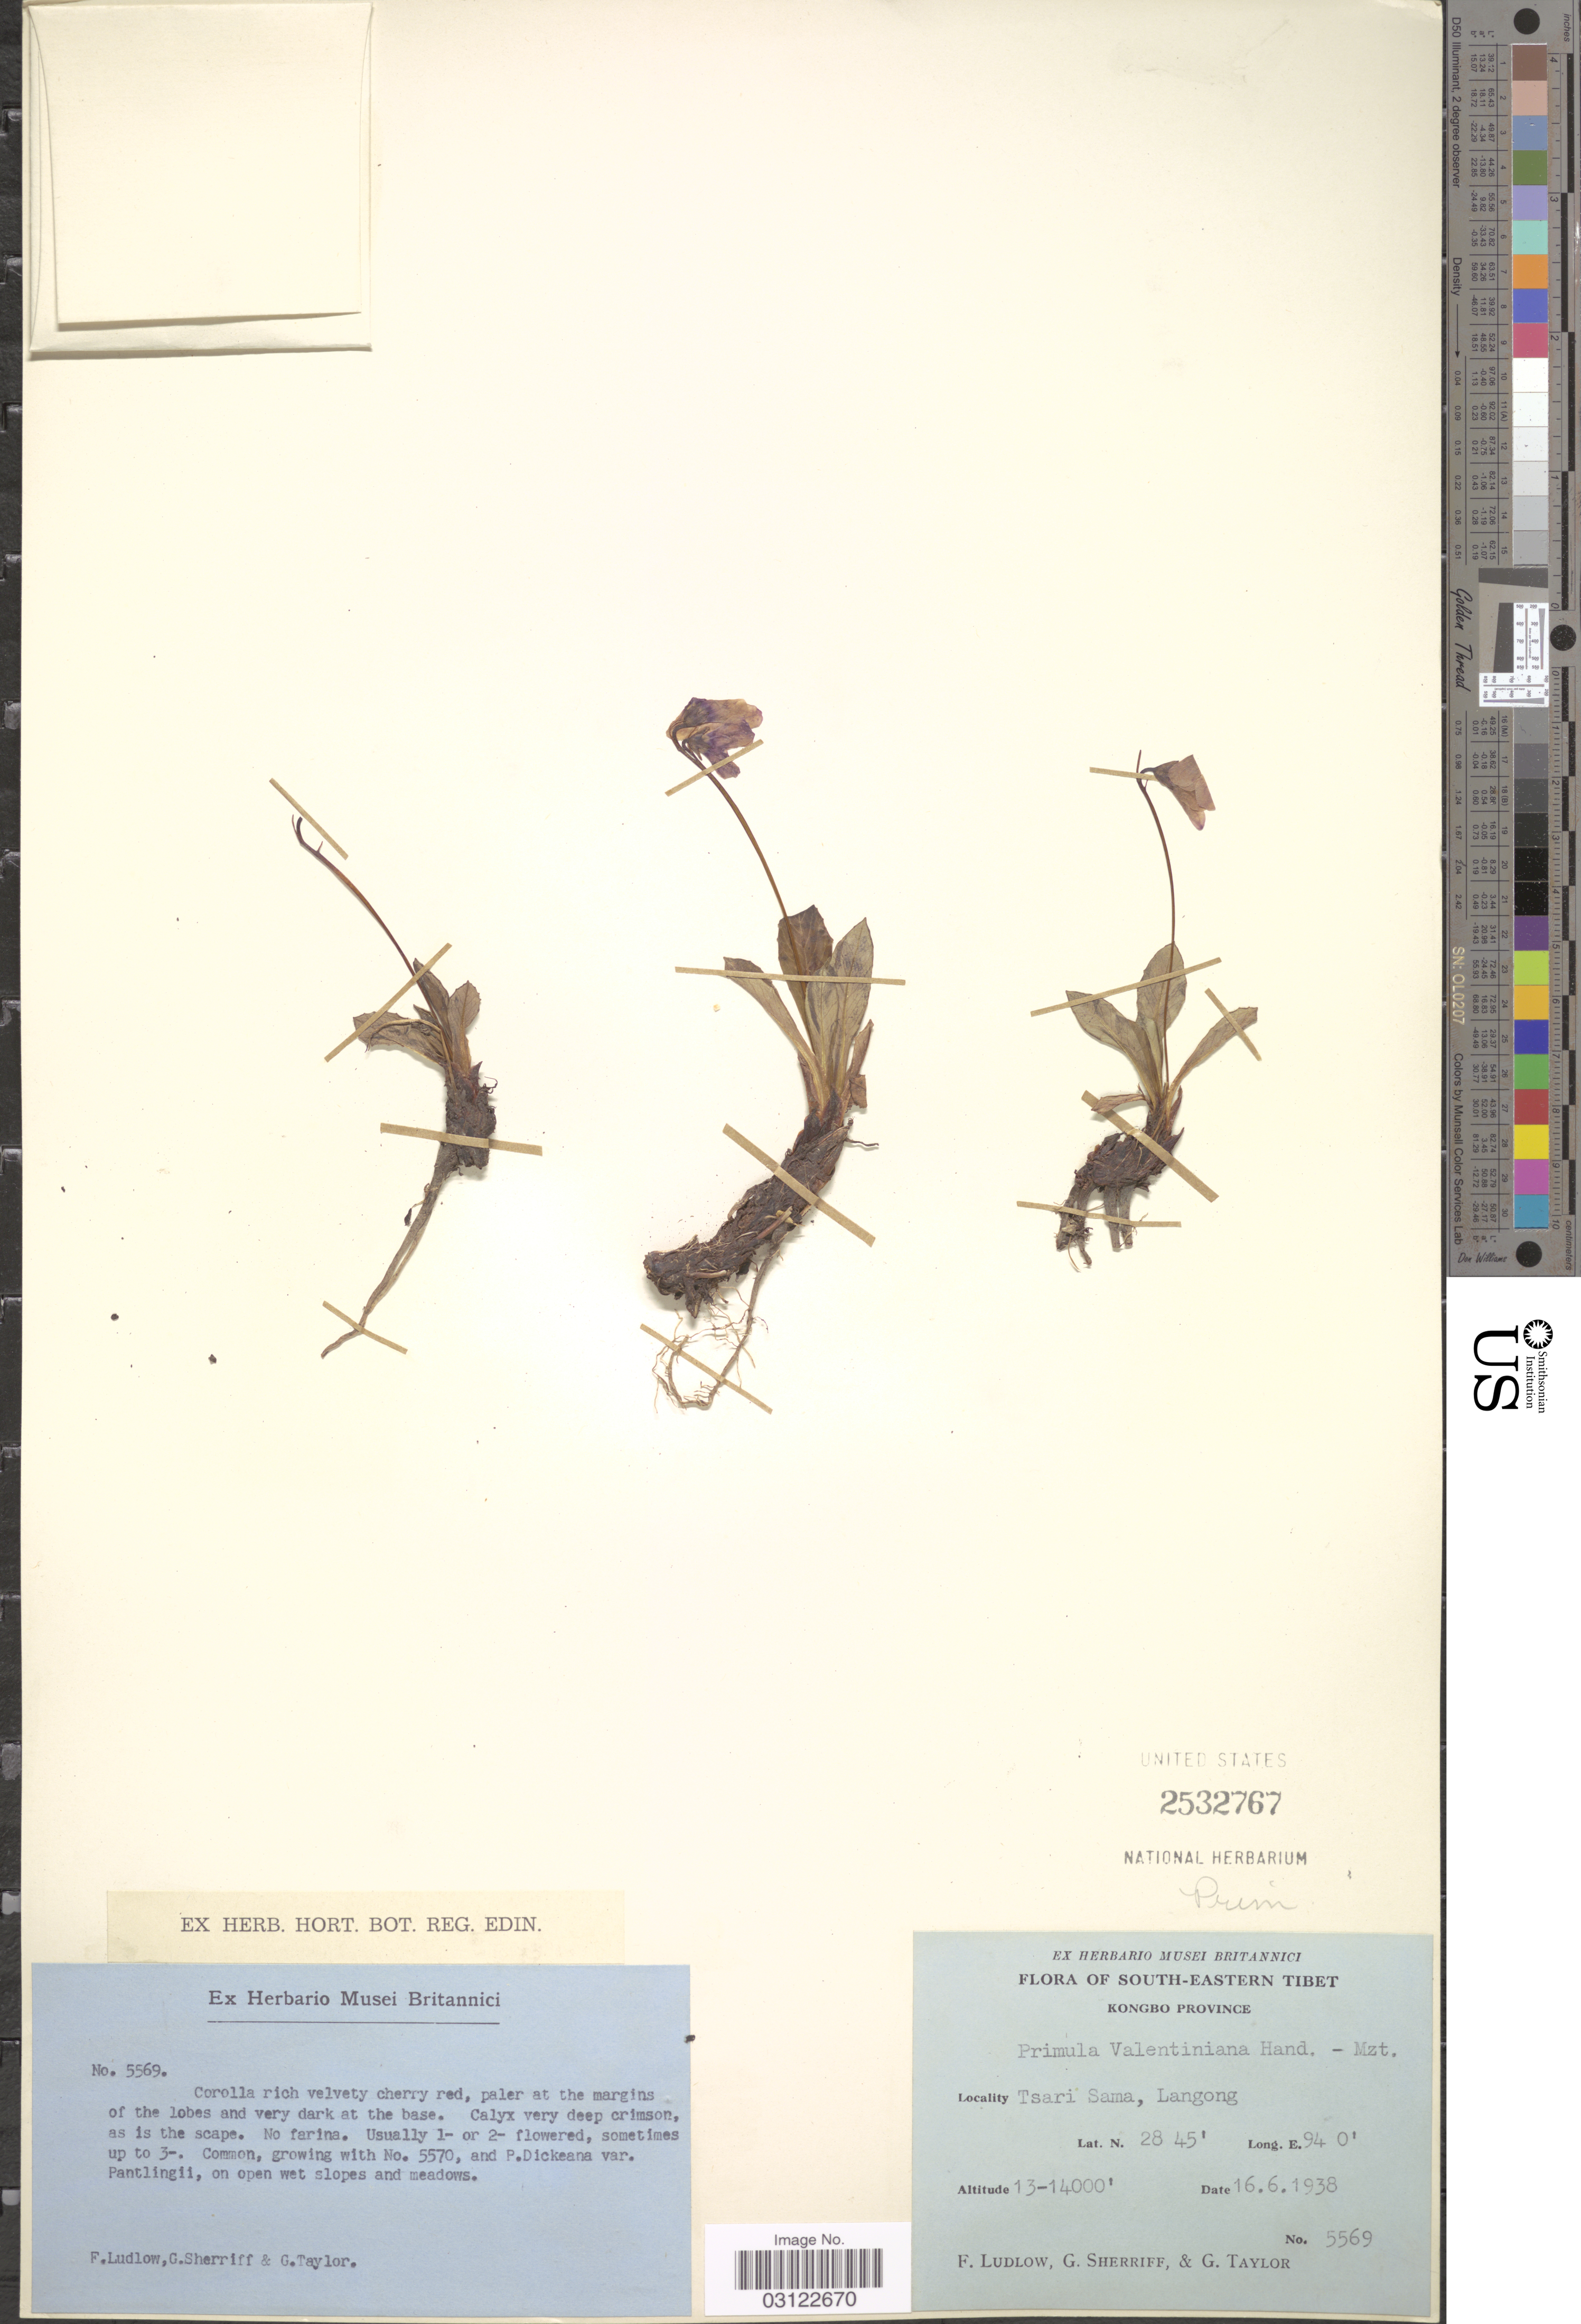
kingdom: Plantae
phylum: Tracheophyta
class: Magnoliopsida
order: Ericales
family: Primulaceae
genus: Primula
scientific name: Primula valentiniana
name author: Hand.-Mazz.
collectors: F. Ludlow, G. Sherriff & G. Taylor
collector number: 5569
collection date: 1938-06-16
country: China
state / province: Xizang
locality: South-Eastern Tibet. Kongbo Province. Tsari Sama, Langong.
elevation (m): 3962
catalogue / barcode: US 2532767